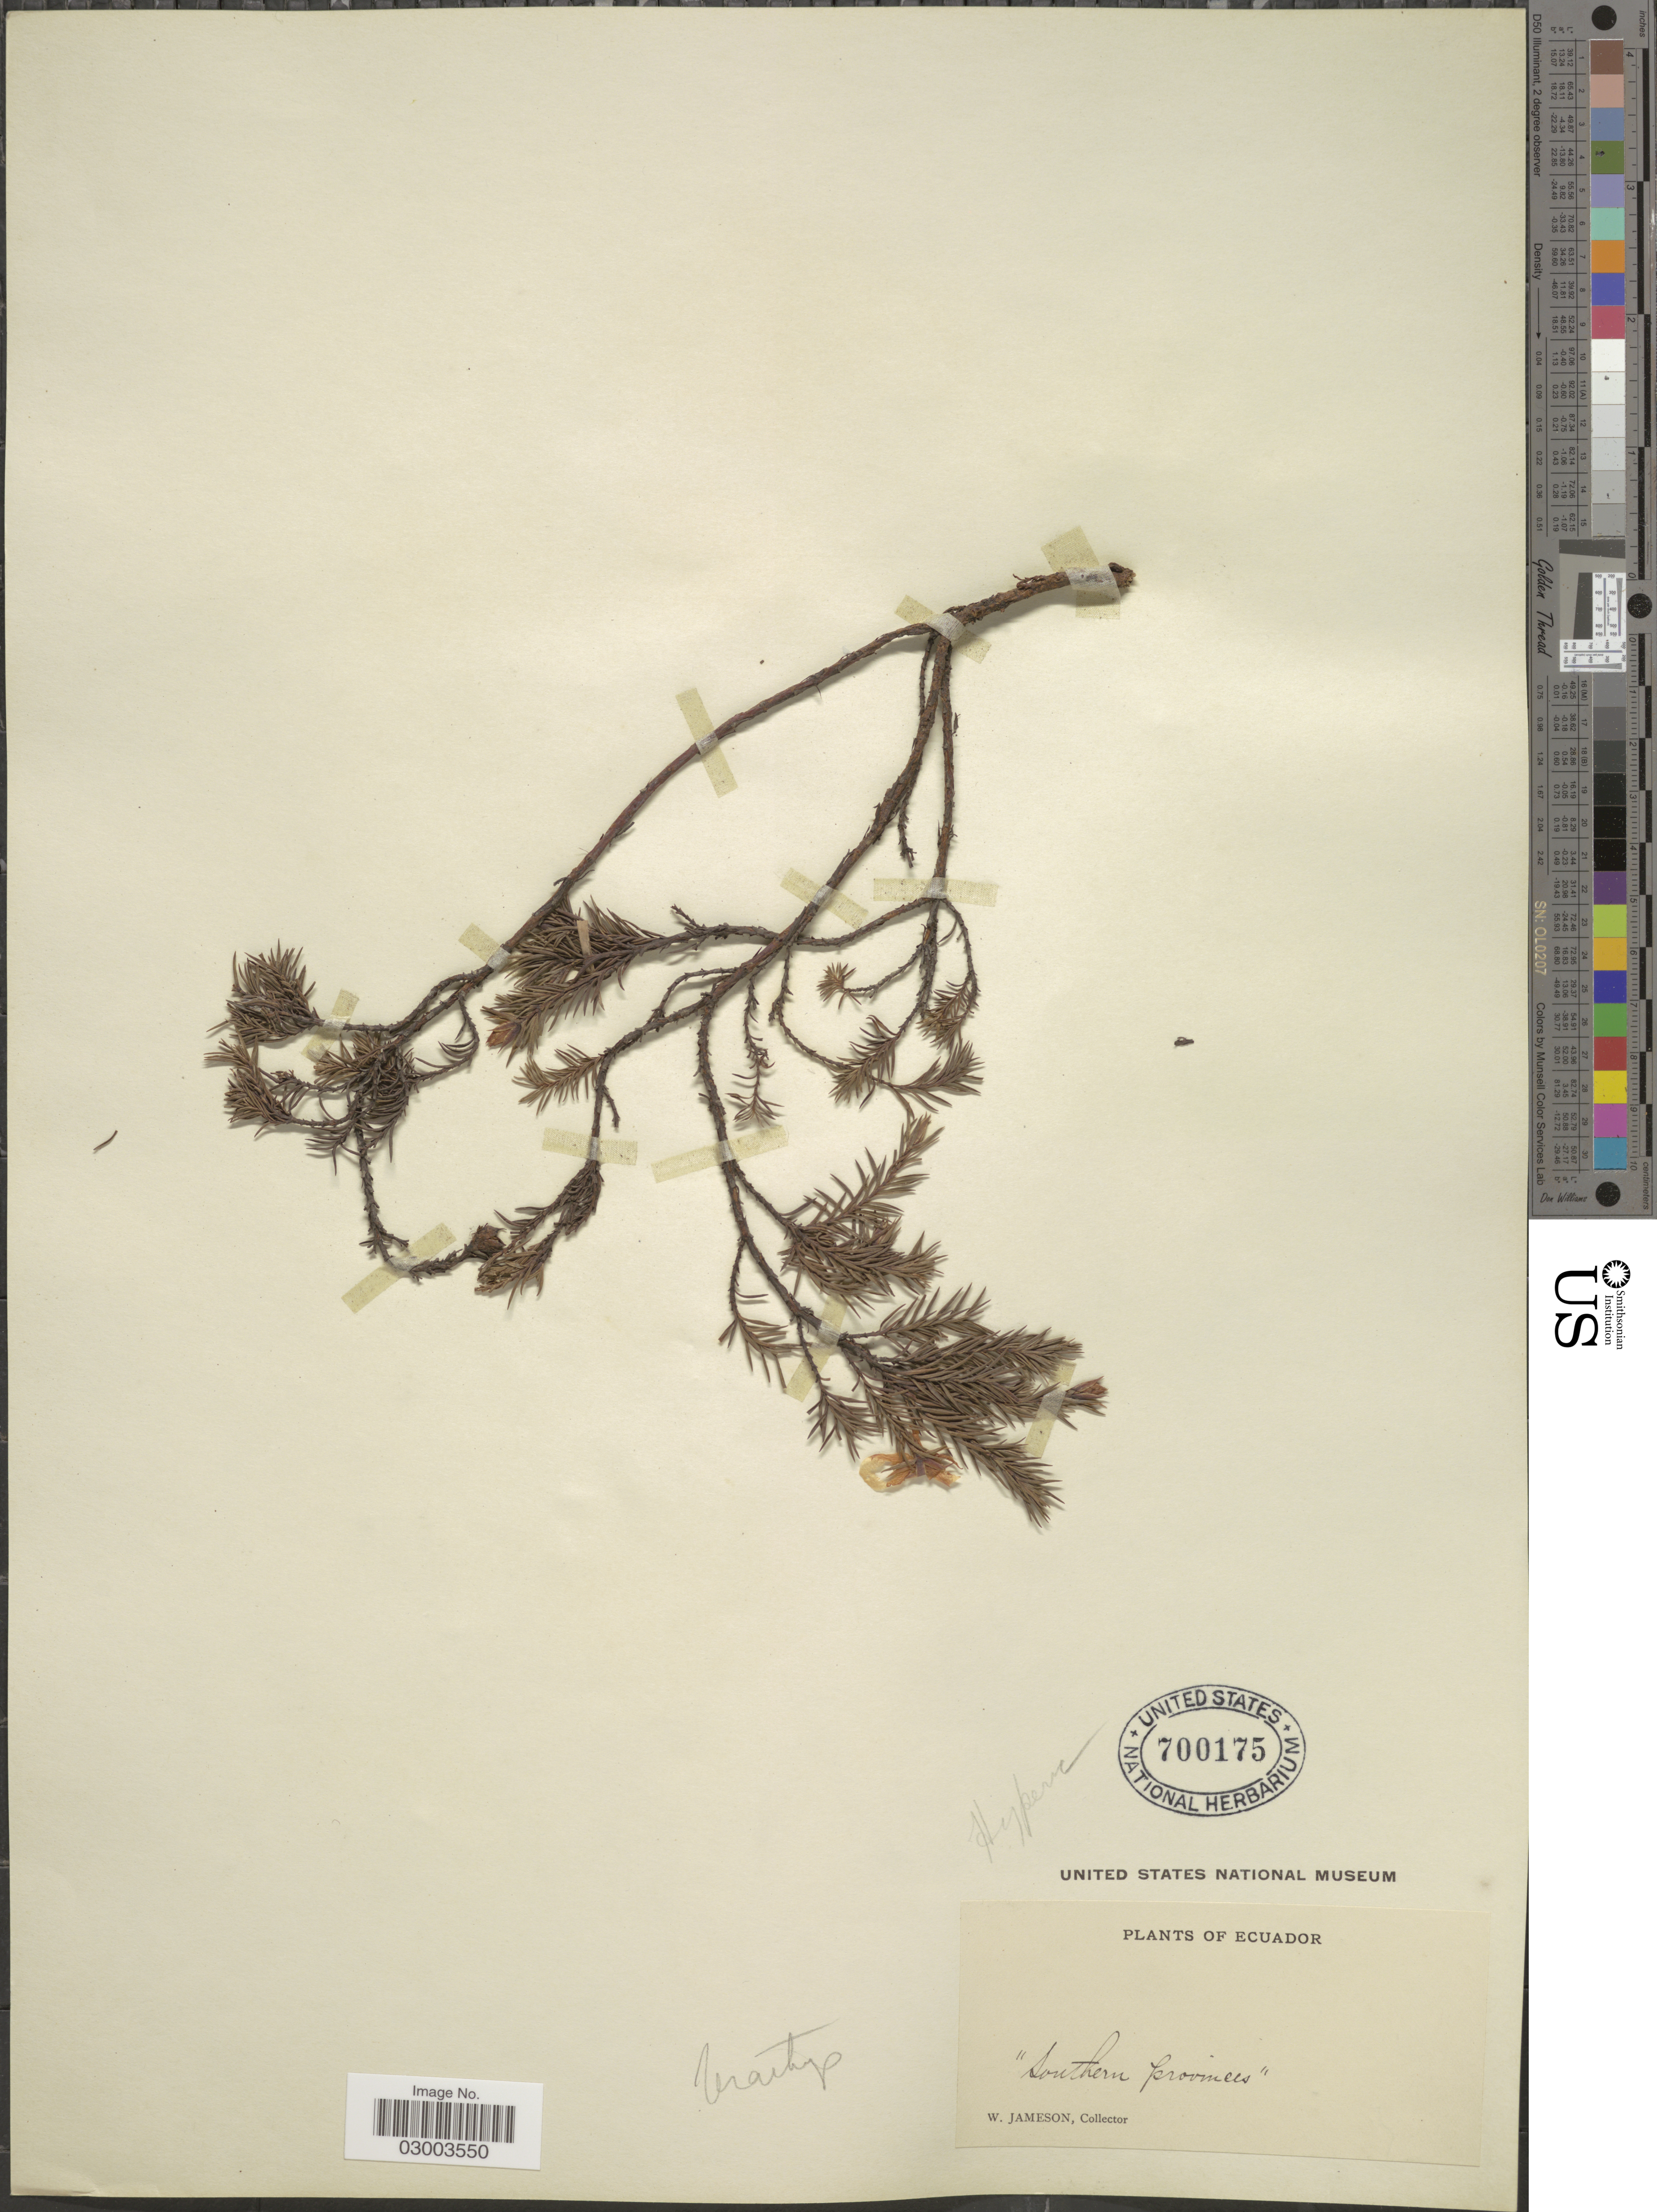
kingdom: Plantae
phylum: Tracheophyta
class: Magnoliopsida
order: Malpighiales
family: Hypericaceae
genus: Hypericum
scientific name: Hypericum aciculare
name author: Kunth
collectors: W. Jameson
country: Ecuador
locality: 'Southern provinces'.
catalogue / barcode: US 700175